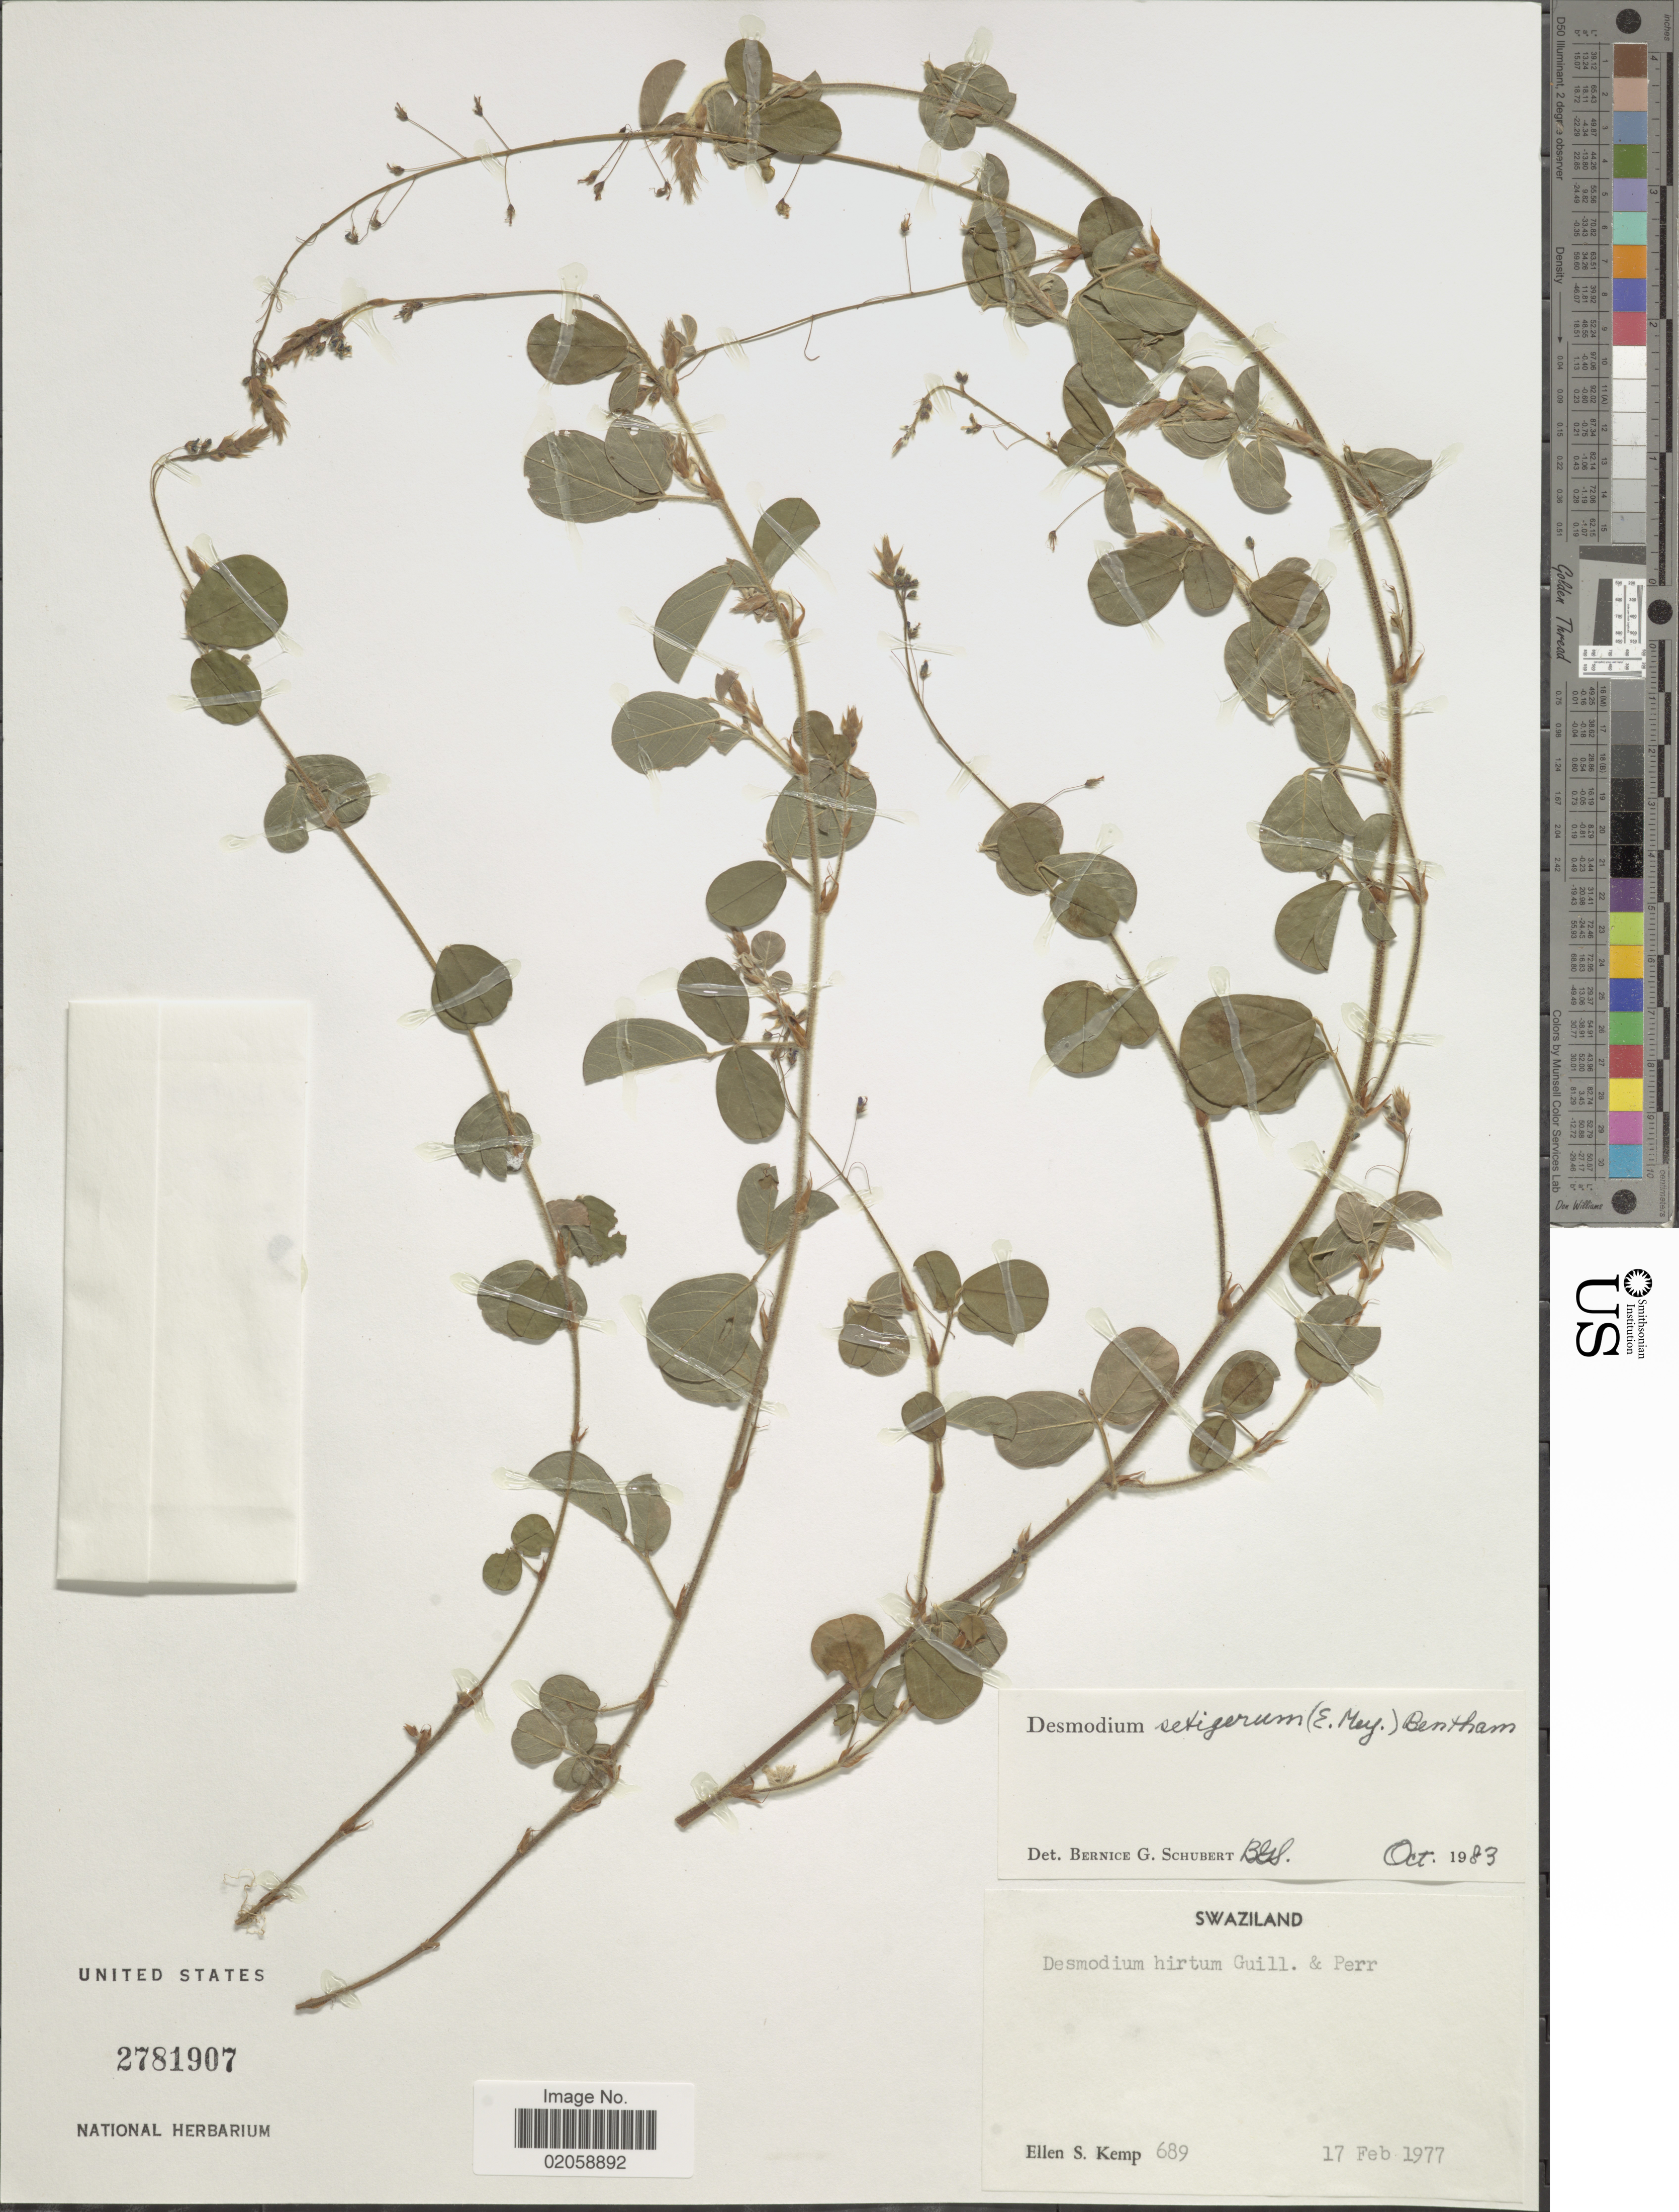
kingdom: Plantae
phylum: Tracheophyta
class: Magnoliopsida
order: Fabales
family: Fabaceae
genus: Grona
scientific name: Grona setigera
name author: (E. Mey.) H. Ohashi & K. Ohashi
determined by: Strong, Mark T., (BOT), Smithsonian Institution - National Museum of Natural History (UNITED STATES)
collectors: E. S. Kemp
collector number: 689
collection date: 1977-02-17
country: Eswatini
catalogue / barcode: US 2781907